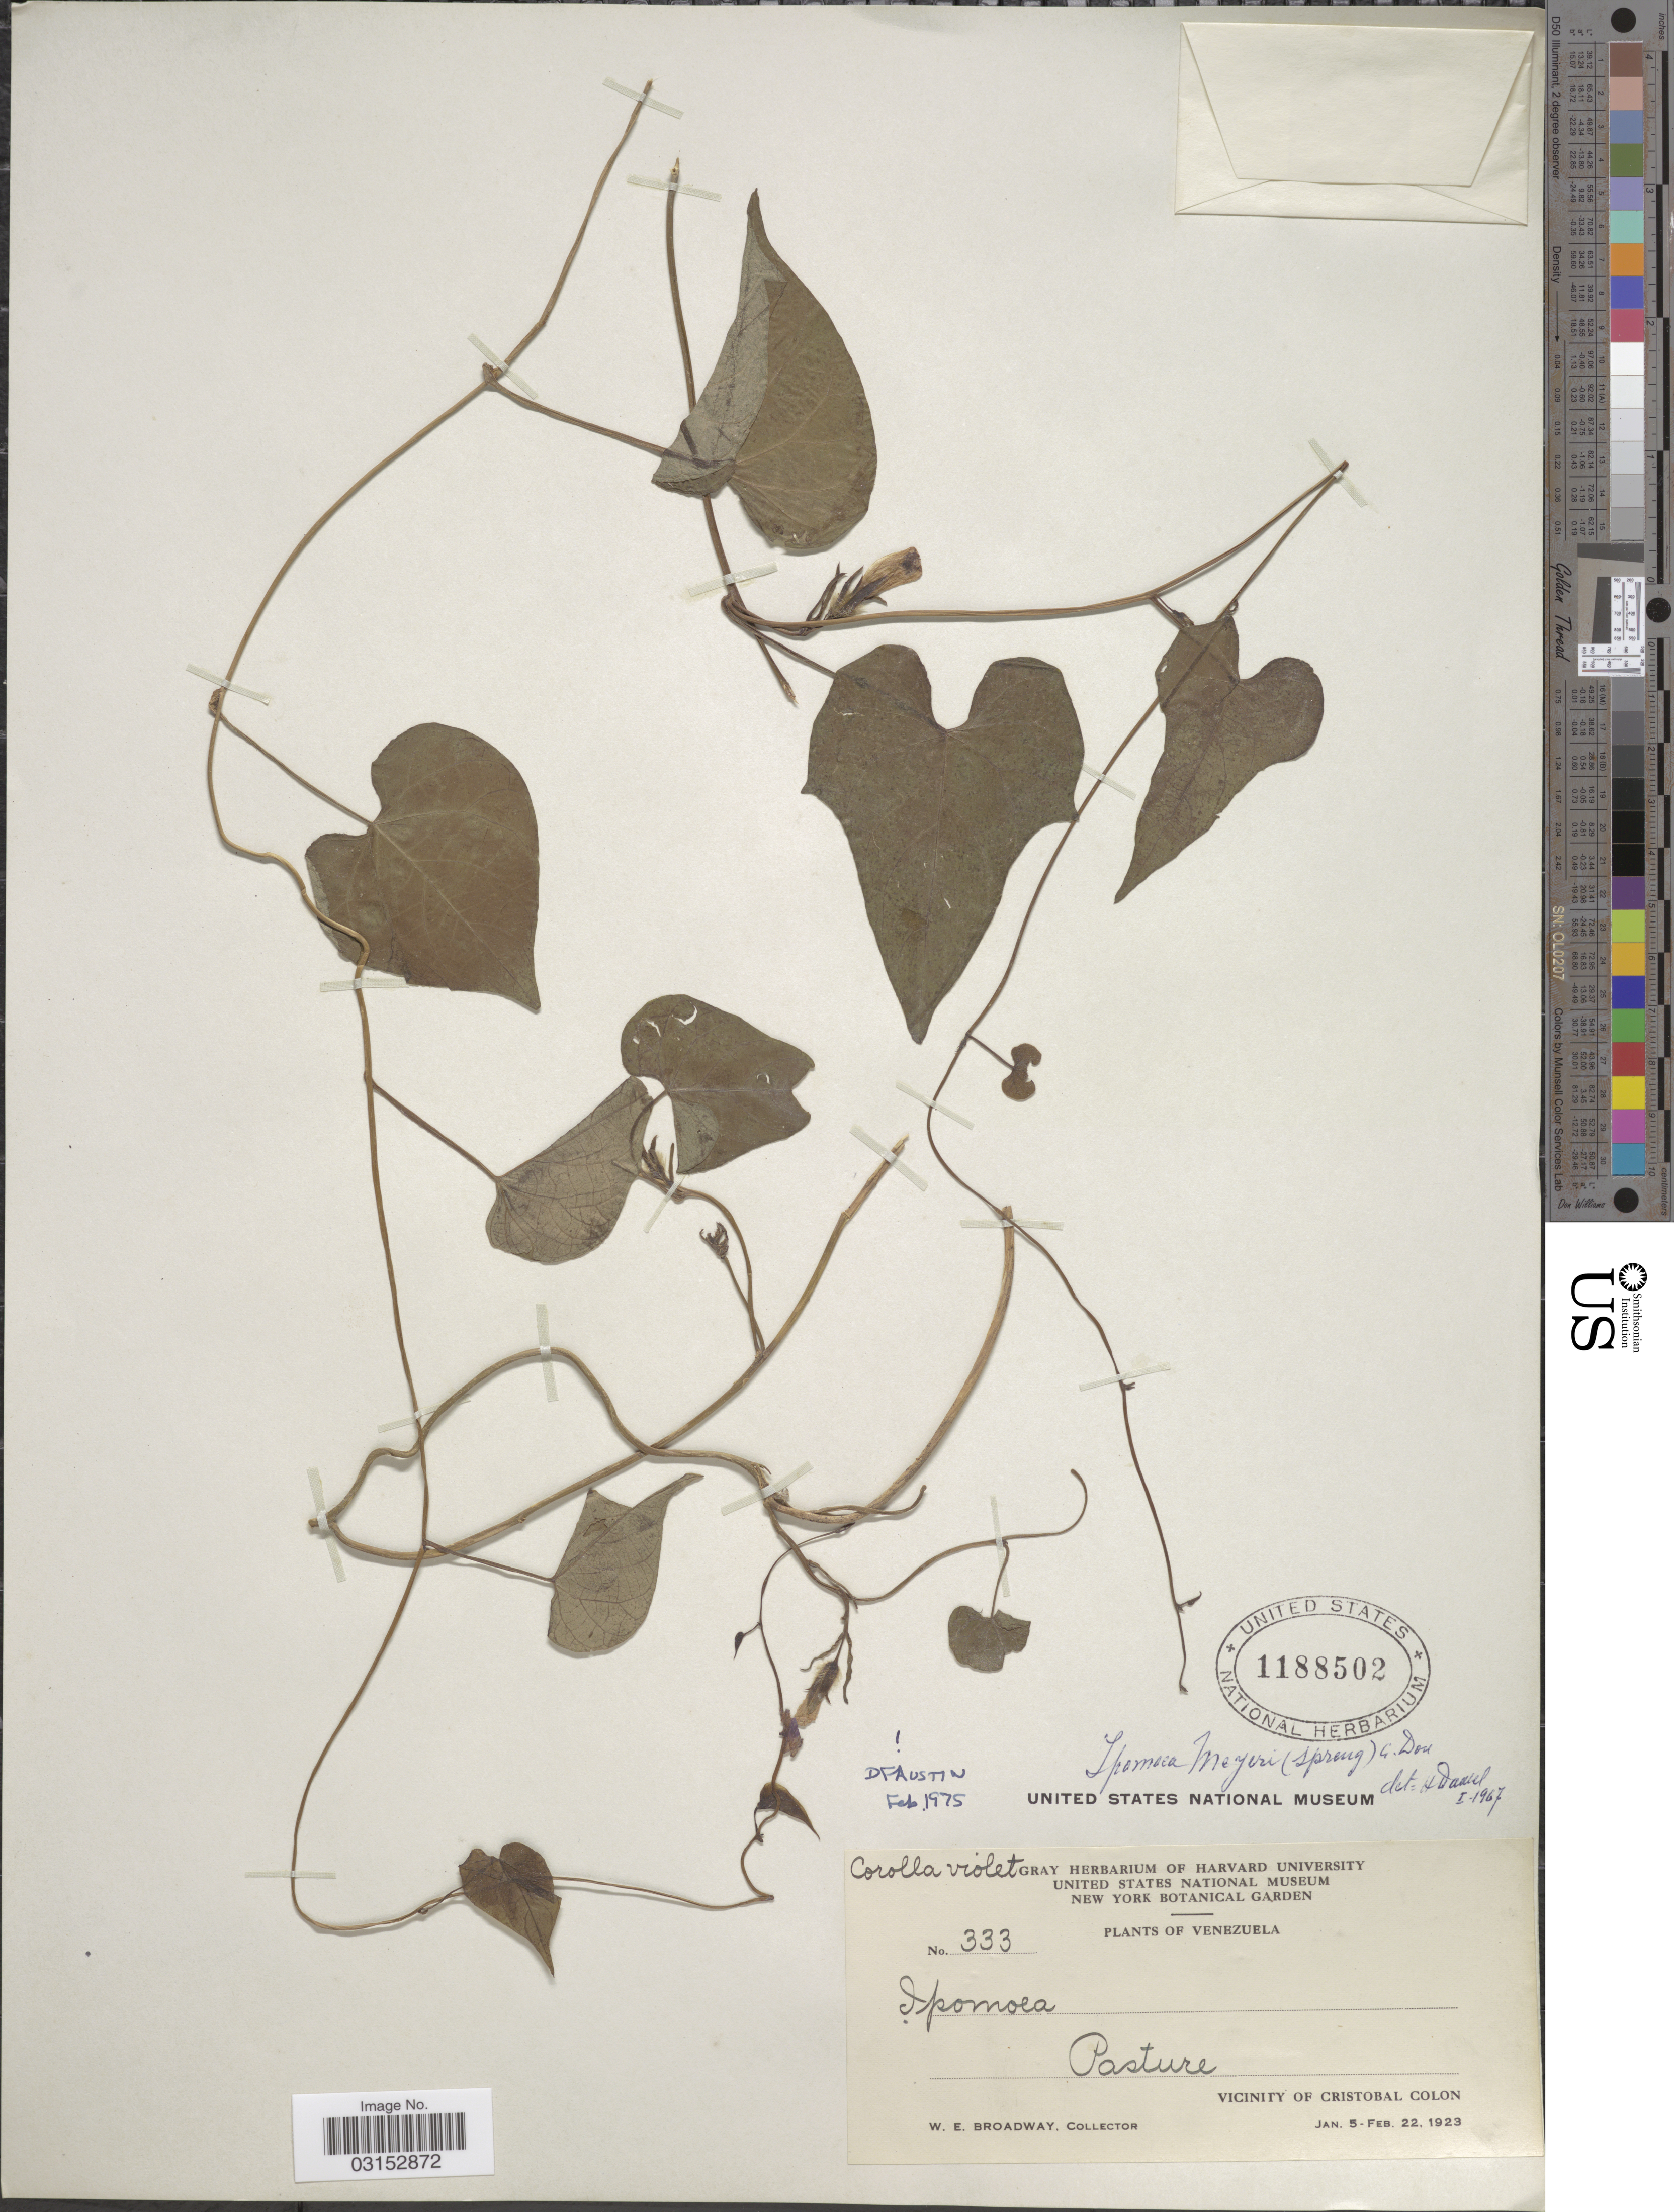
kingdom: Plantae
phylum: Tracheophyta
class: Magnoliopsida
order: Solanales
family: Convolvulaceae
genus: Ipomoea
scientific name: Ipomoea meyeri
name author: (Spreng.) G. Don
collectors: W. E. Broadway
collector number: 333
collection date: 1923-01-05/1923-02-22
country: Venezuela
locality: Vicinity of Cristobal Colon.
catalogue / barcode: US 1188502